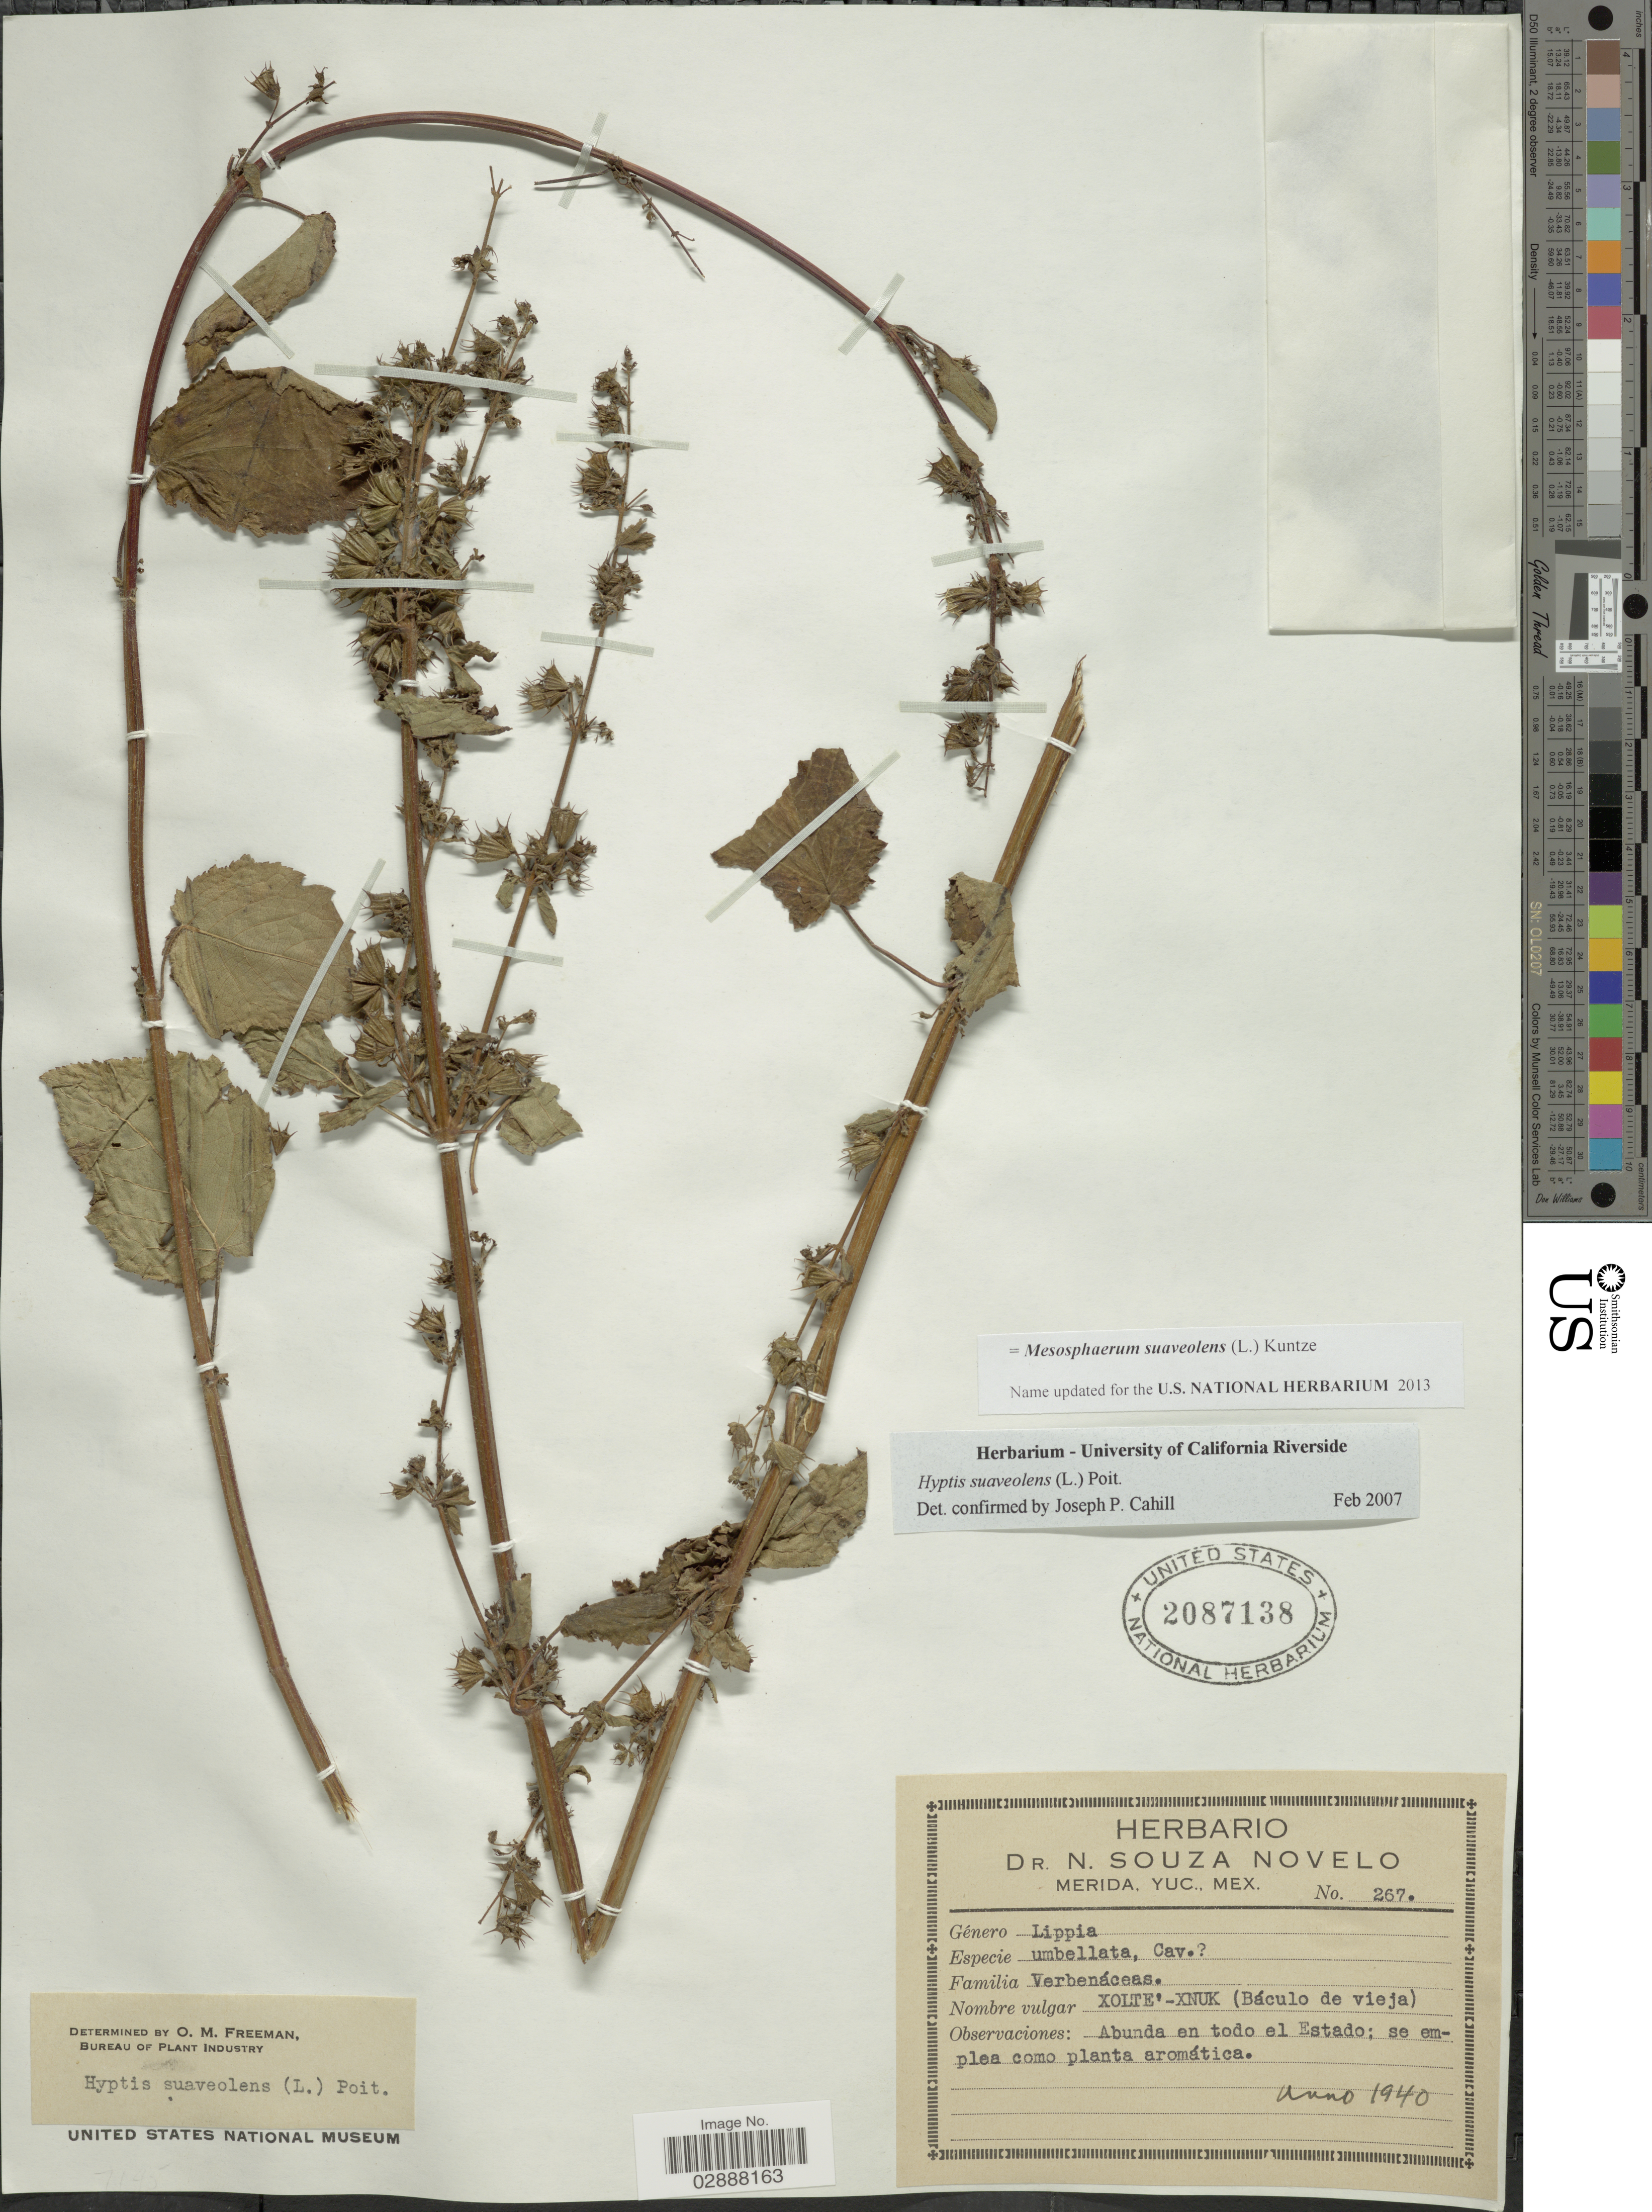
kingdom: Plantae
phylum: Tracheophyta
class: Magnoliopsida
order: Lamiales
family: Lamiaceae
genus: Mesosphaerum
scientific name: Mesosphaerum suaveolens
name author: (L.) Kuntze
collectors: N. Souza Novelo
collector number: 267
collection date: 1940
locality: Abunda en todo el Estado.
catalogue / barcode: US 2087138